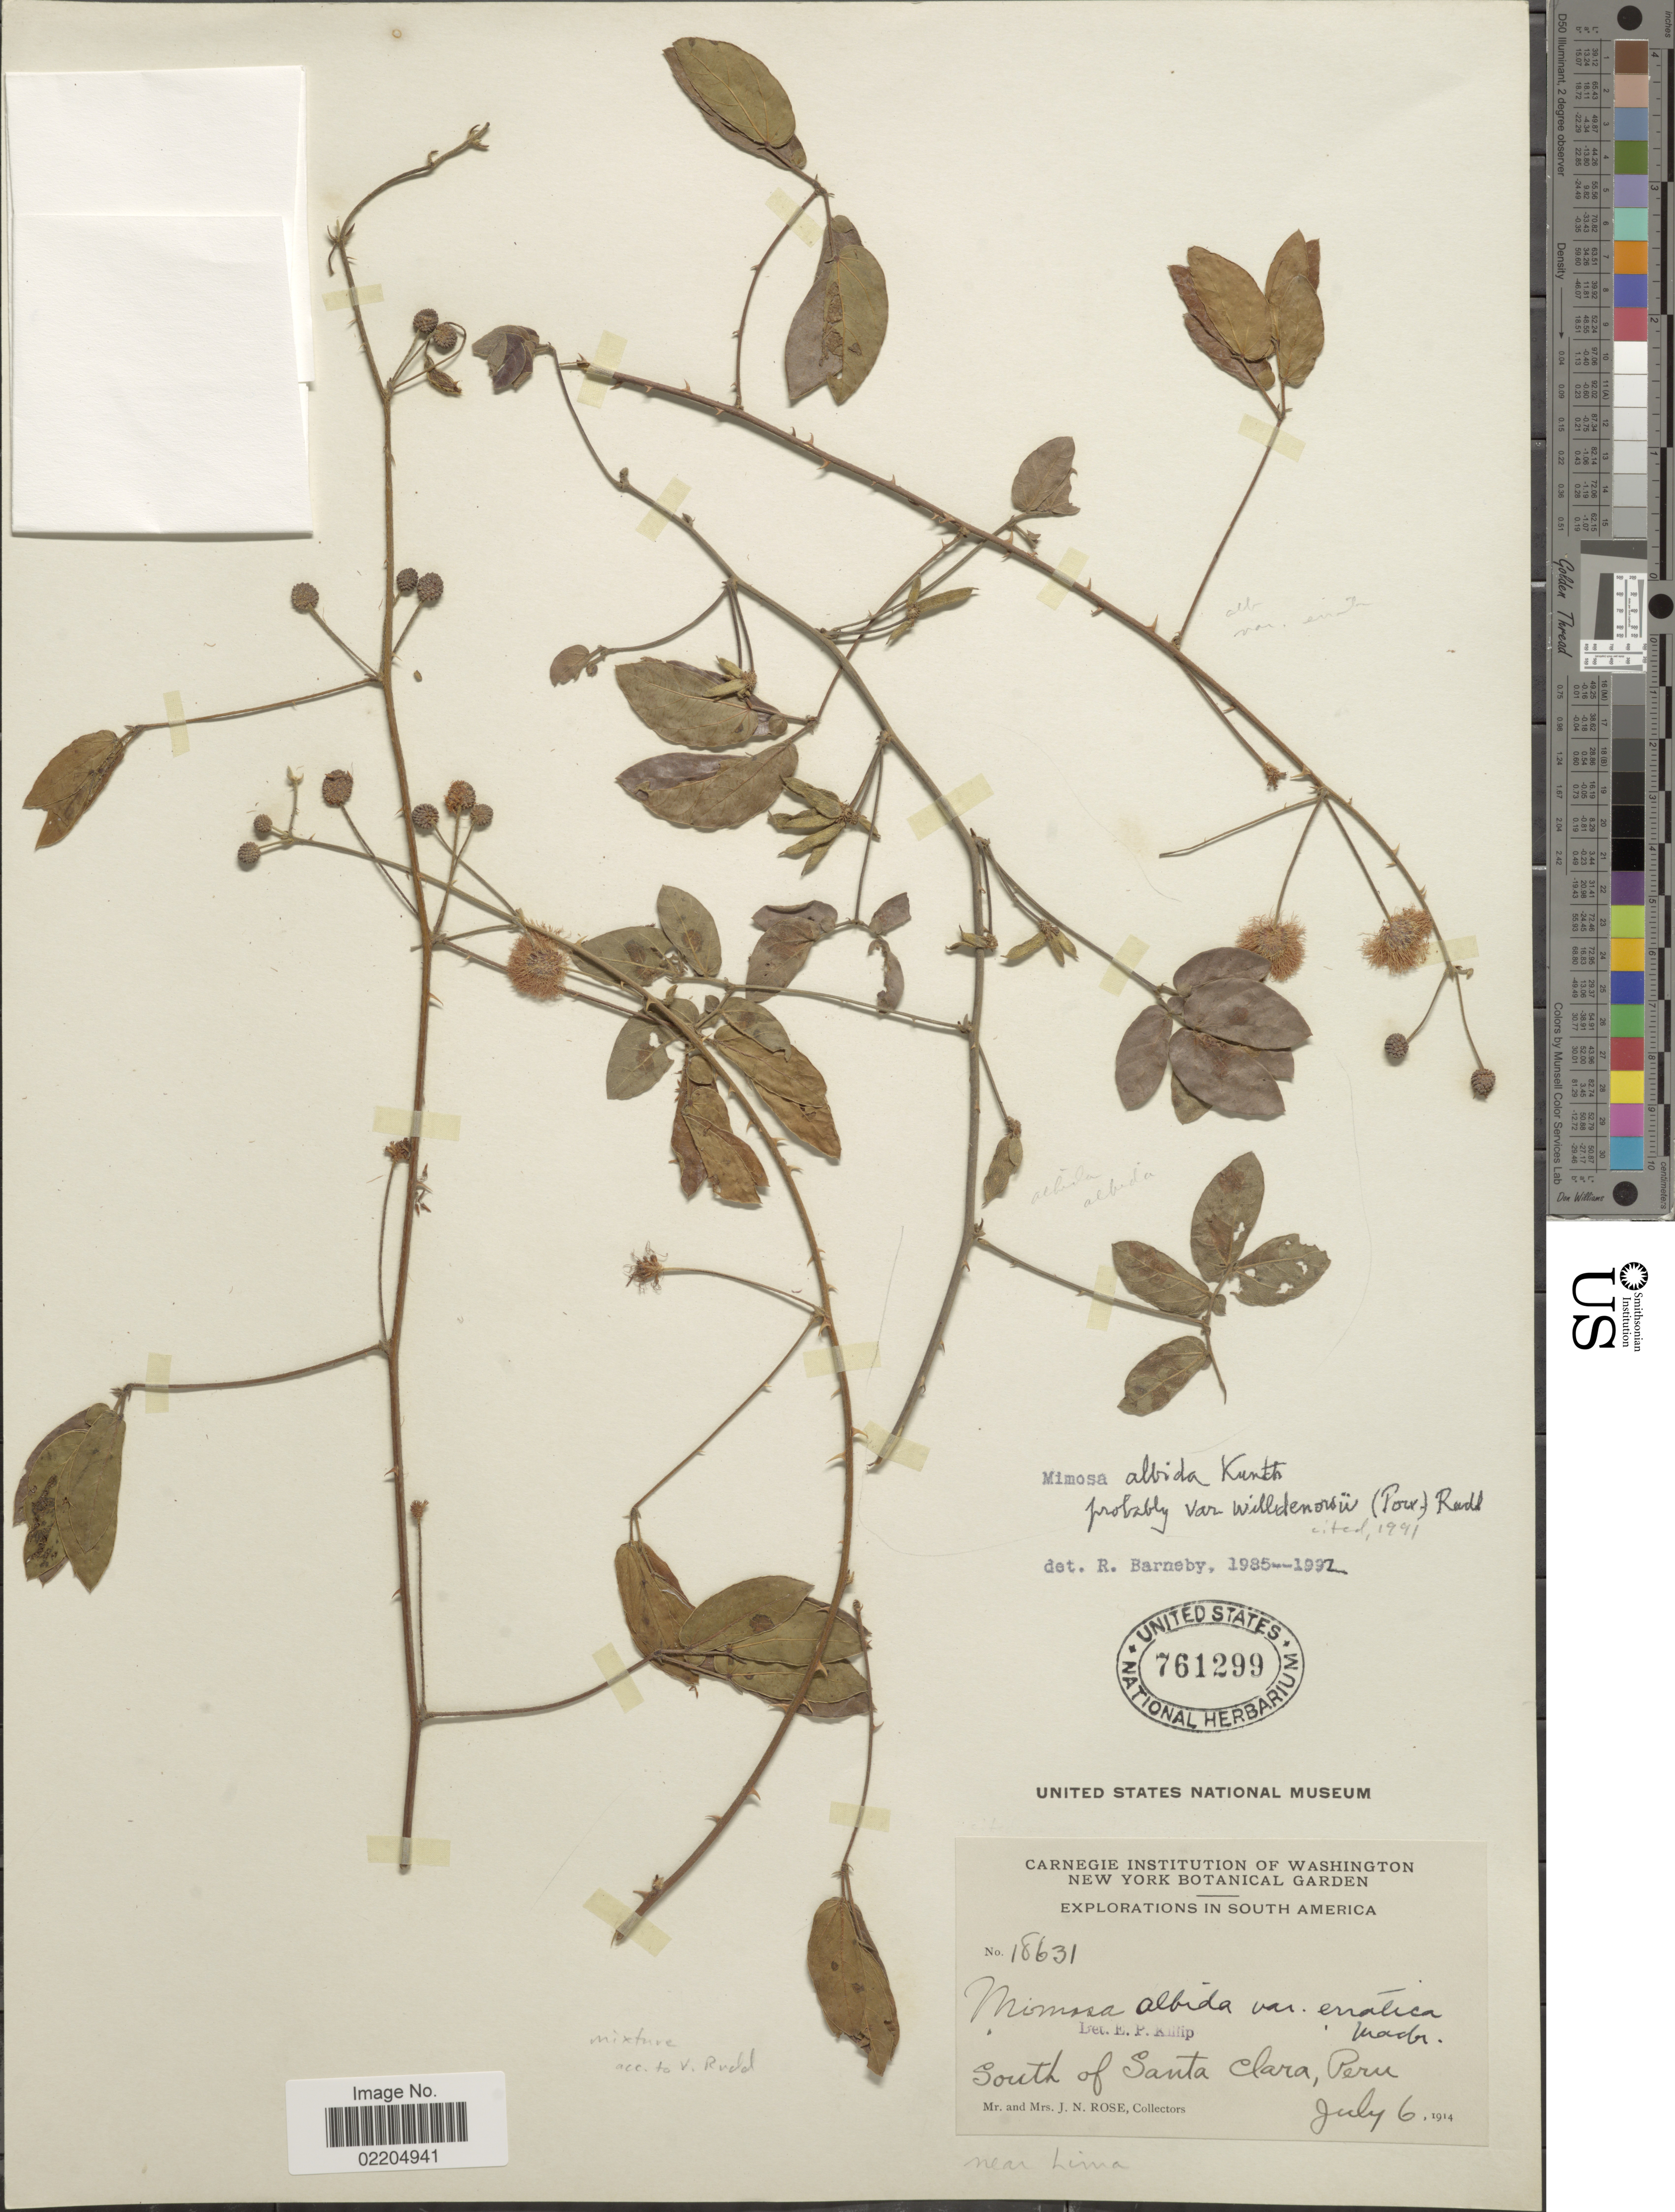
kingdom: Plantae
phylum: Tracheophyta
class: Magnoliopsida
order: Fabales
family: Fabaceae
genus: Mimosa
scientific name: Mimosa albida var. willdenowii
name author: (Poir.) Rudd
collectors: J. N. Rose & L. B. Rose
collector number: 18631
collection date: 1914-07-06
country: Peru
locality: South of Santa Clara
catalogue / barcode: US 761299